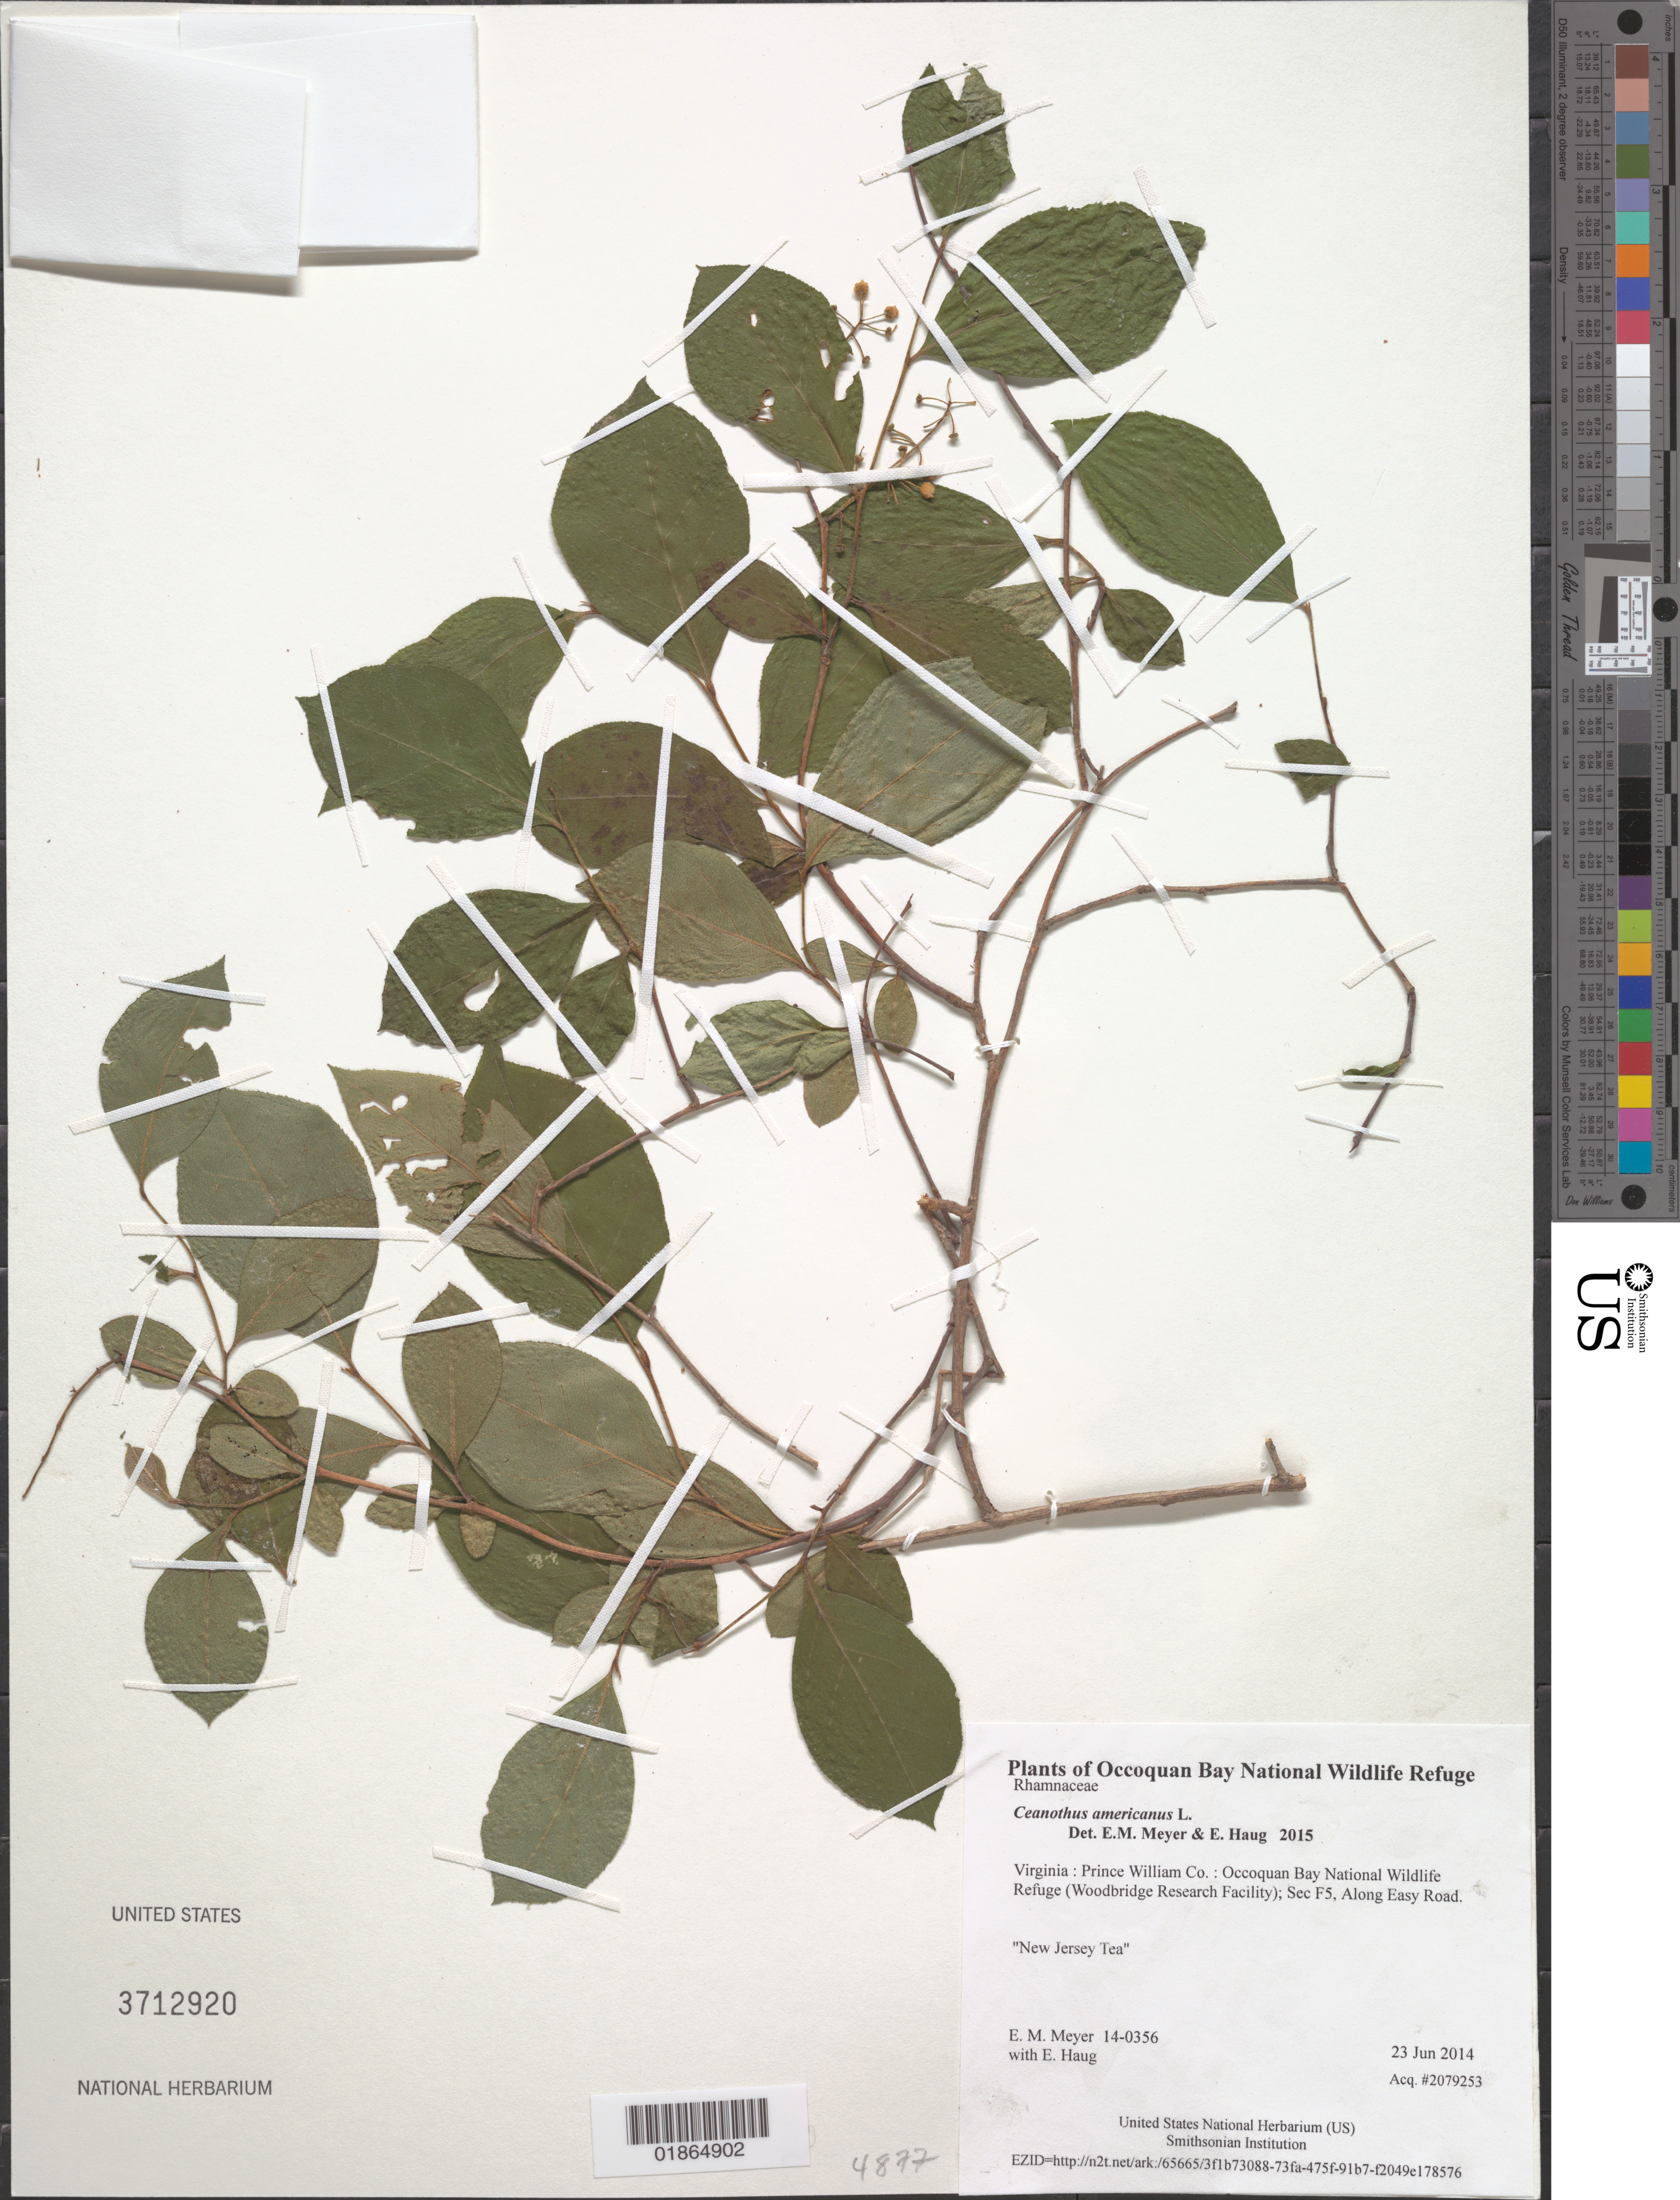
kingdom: Plantae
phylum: Tracheophyta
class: Magnoliopsida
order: Rosales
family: Rhamnaceae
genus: Ceanothus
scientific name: Ceanothus americanus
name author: L.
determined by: Meyer, E. M.; Haug, E.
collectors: E. M. Meyer & E. Haug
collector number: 14-0356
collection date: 2014-06-23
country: United States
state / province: Virginia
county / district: Prince William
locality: Occoquan Bay National Wildlife Refuge (Woodbridge Research Facility); Sec F5, Along Easy Road.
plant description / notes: New Jersey Tea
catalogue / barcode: US 3712920